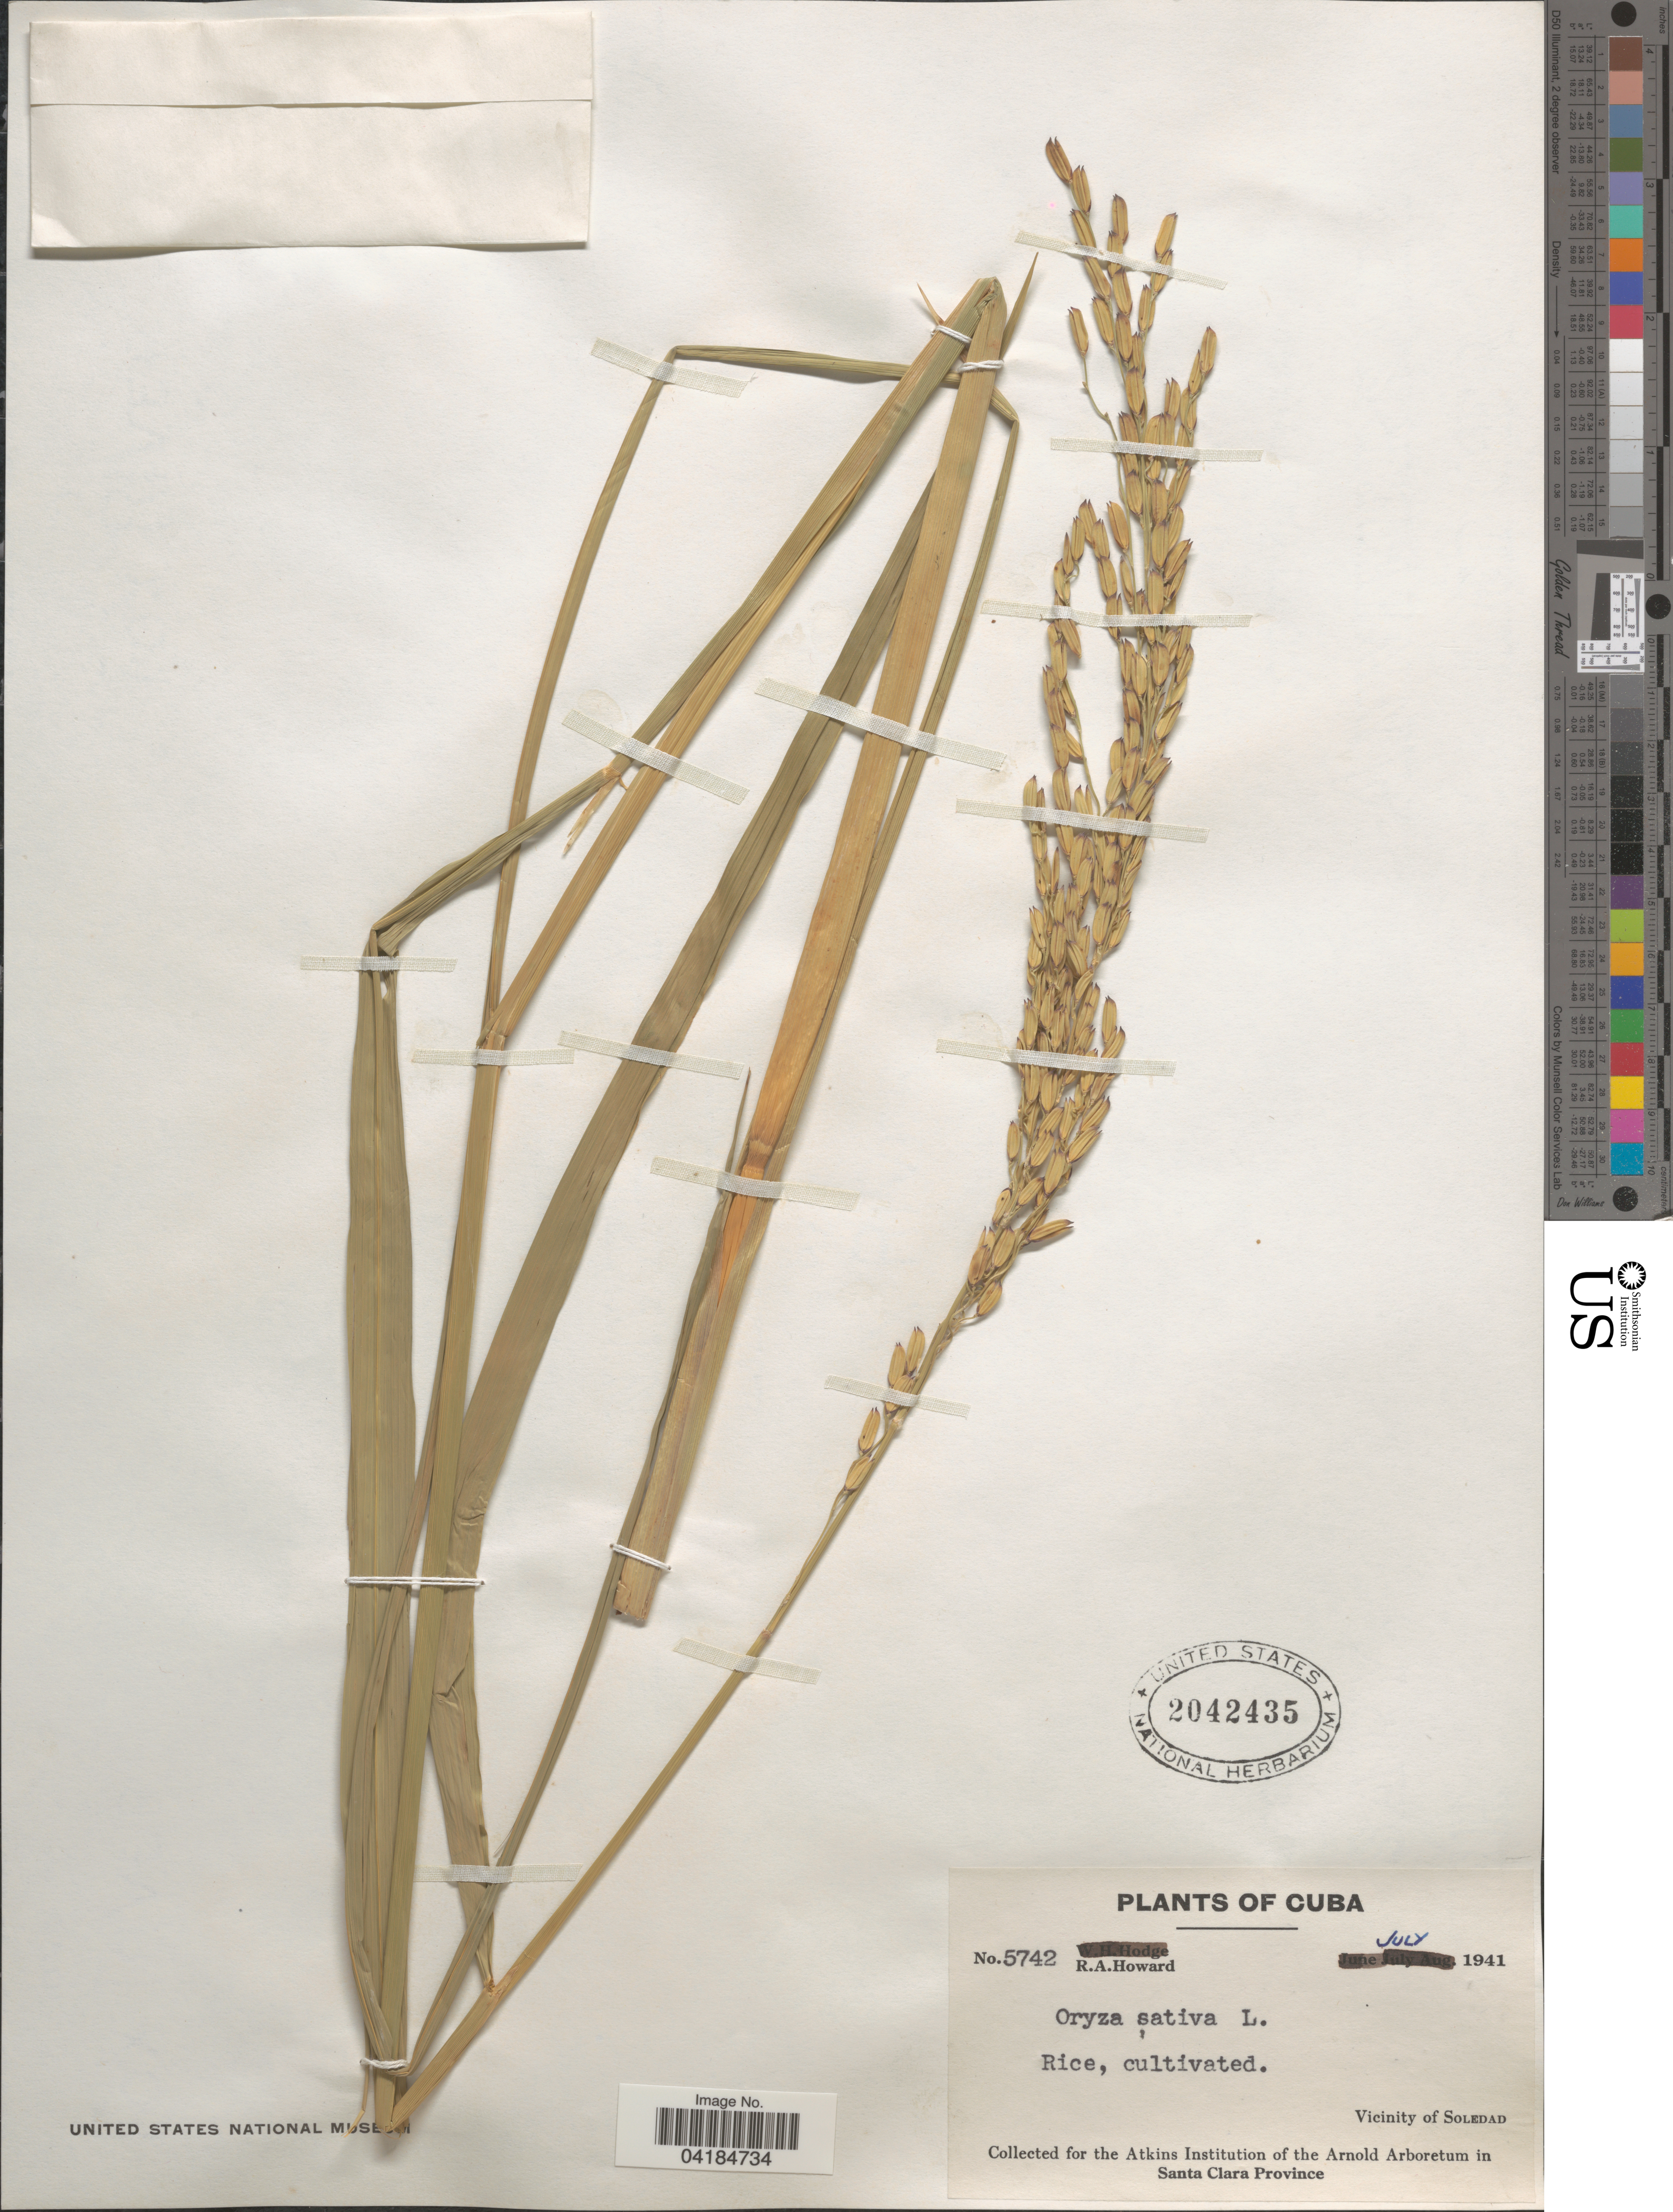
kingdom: Plantae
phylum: Tracheophyta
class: Liliopsida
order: Poales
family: Poaceae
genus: Oryza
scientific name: Oryza sativa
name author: L.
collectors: R. A. Howard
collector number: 5742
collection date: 1941-07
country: Cuba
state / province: Las Villas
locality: Vicinity of Soledad. Santa Clara Province.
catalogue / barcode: US 2042435